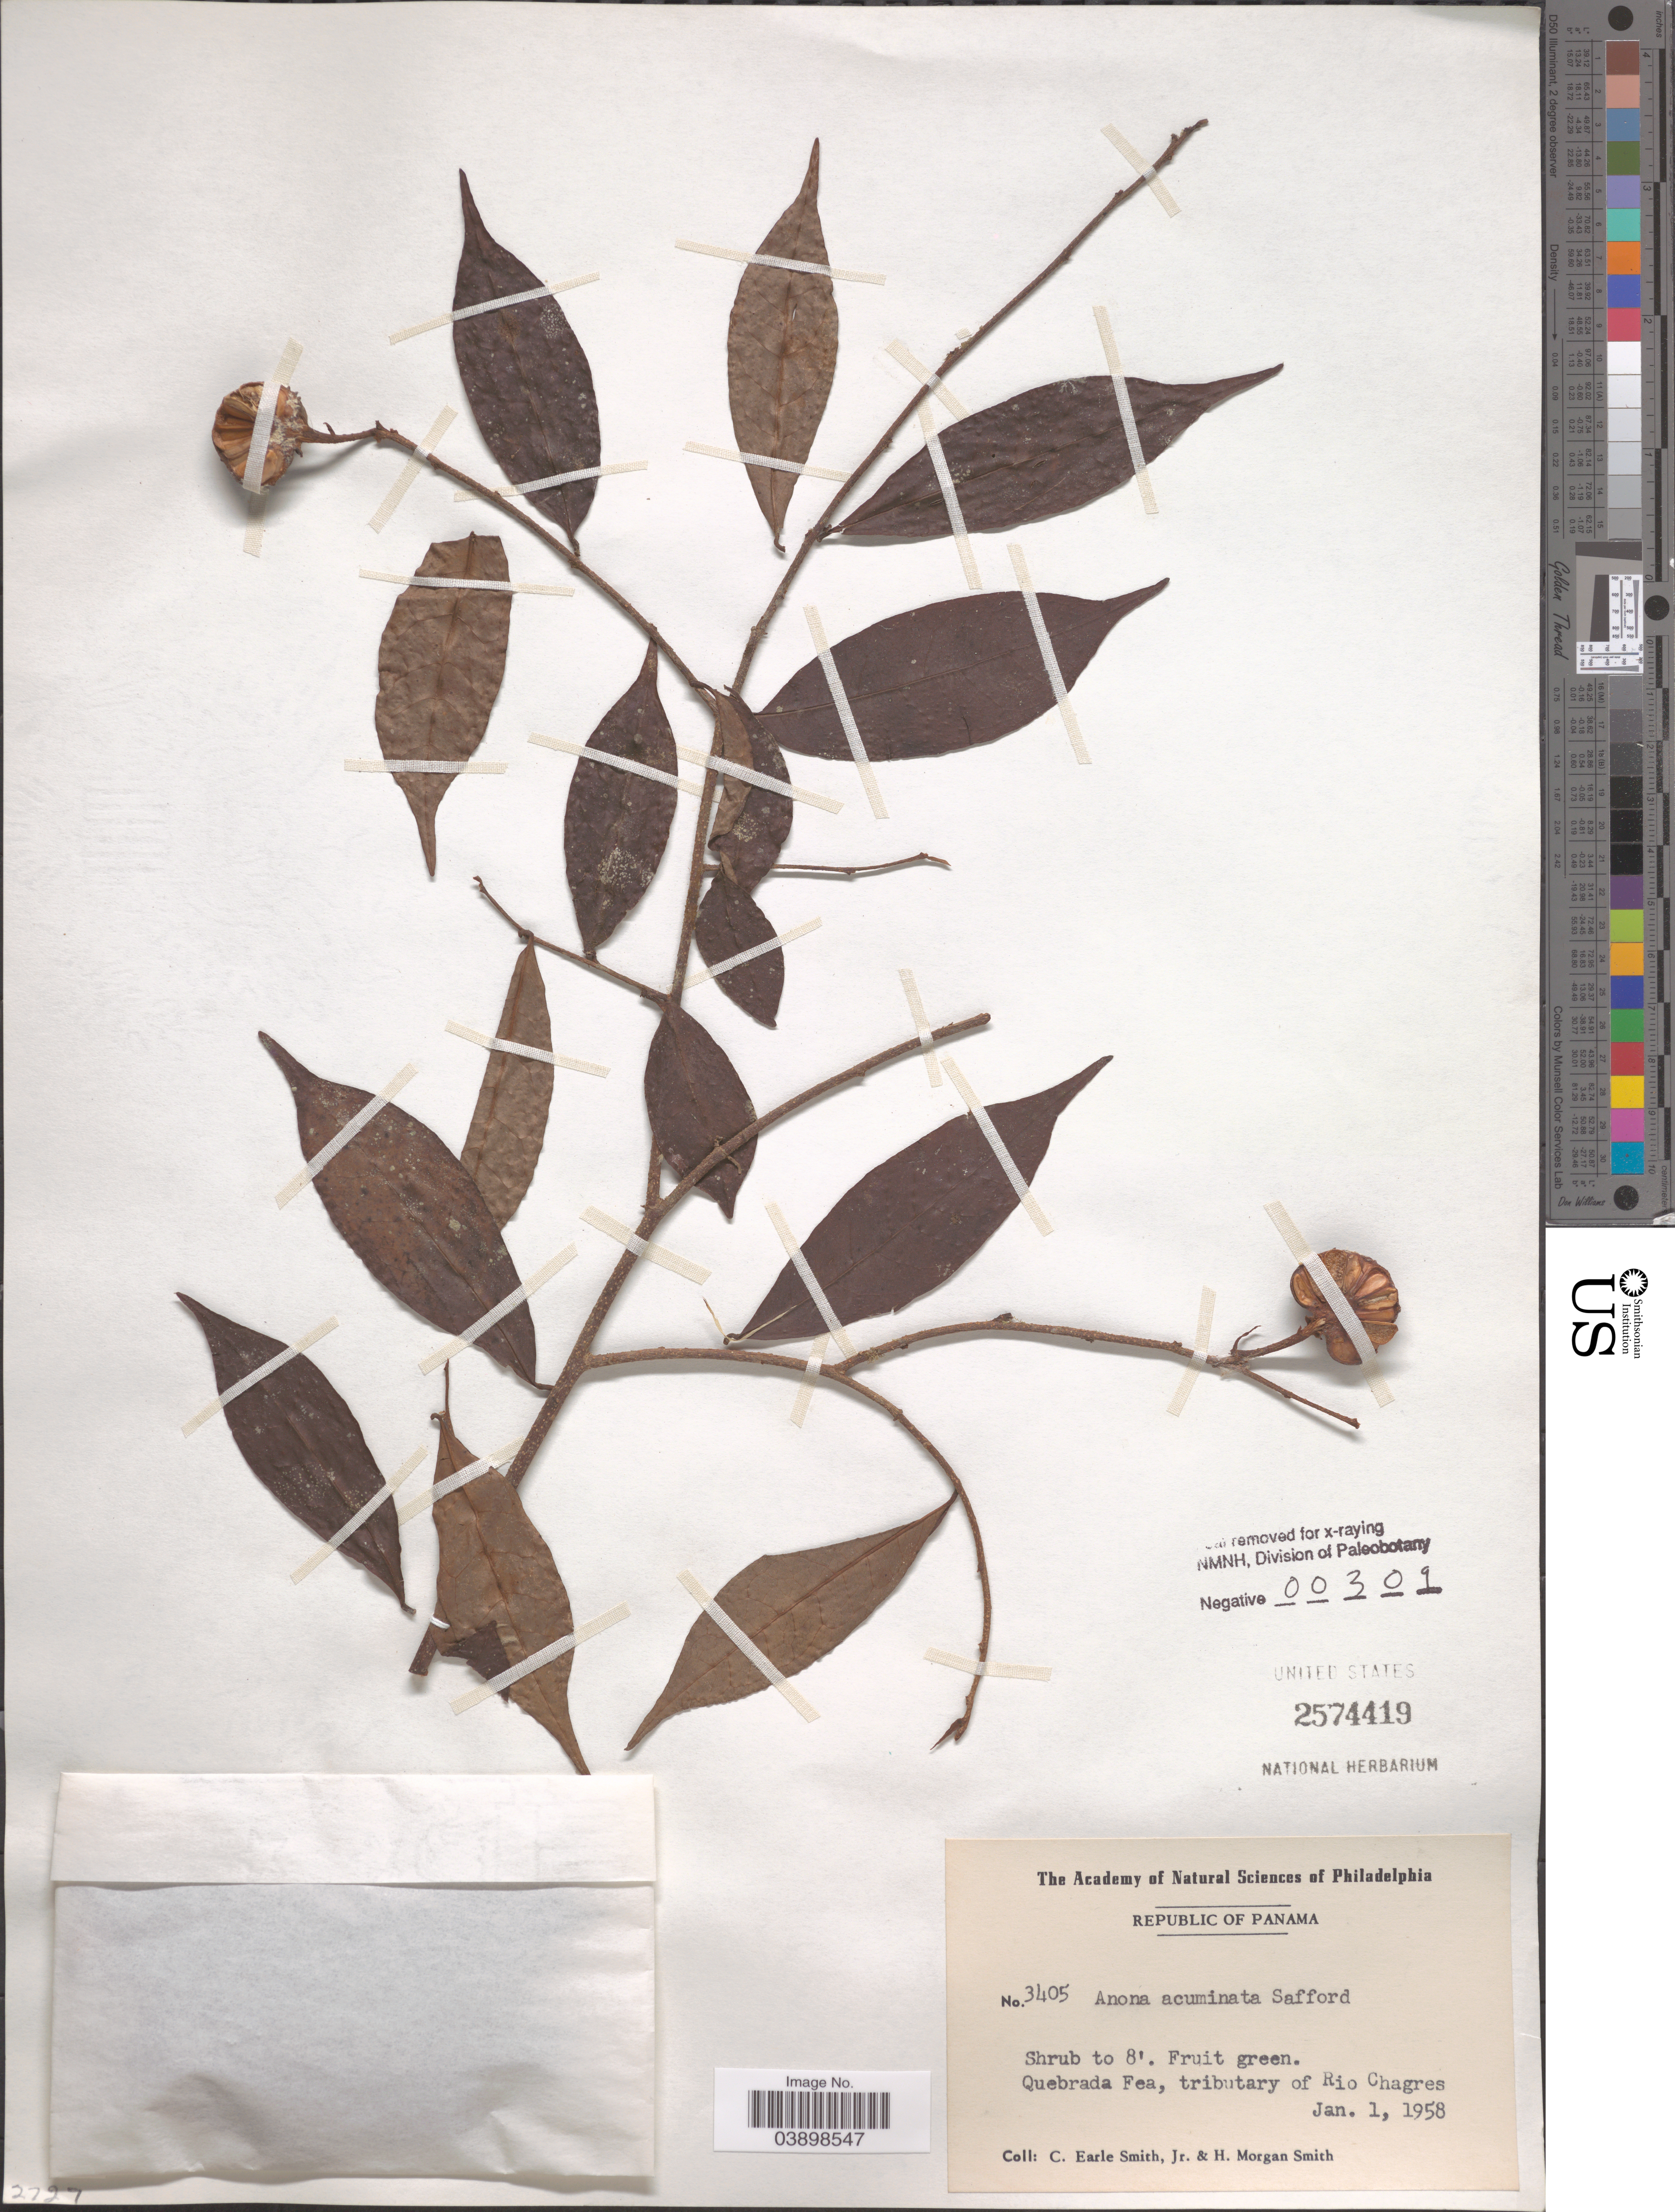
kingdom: Plantae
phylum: Tracheophyta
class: Magnoliopsida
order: Magnoliales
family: Annonaceae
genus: Annona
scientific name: Annona acuminata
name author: Saff.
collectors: C. E. Smith Jr.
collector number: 3405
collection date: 1958-01-01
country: Panama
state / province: Panamá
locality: Republic of Panama. Quebrada Fea, tributary of Rio Chagres.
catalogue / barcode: US 2574419